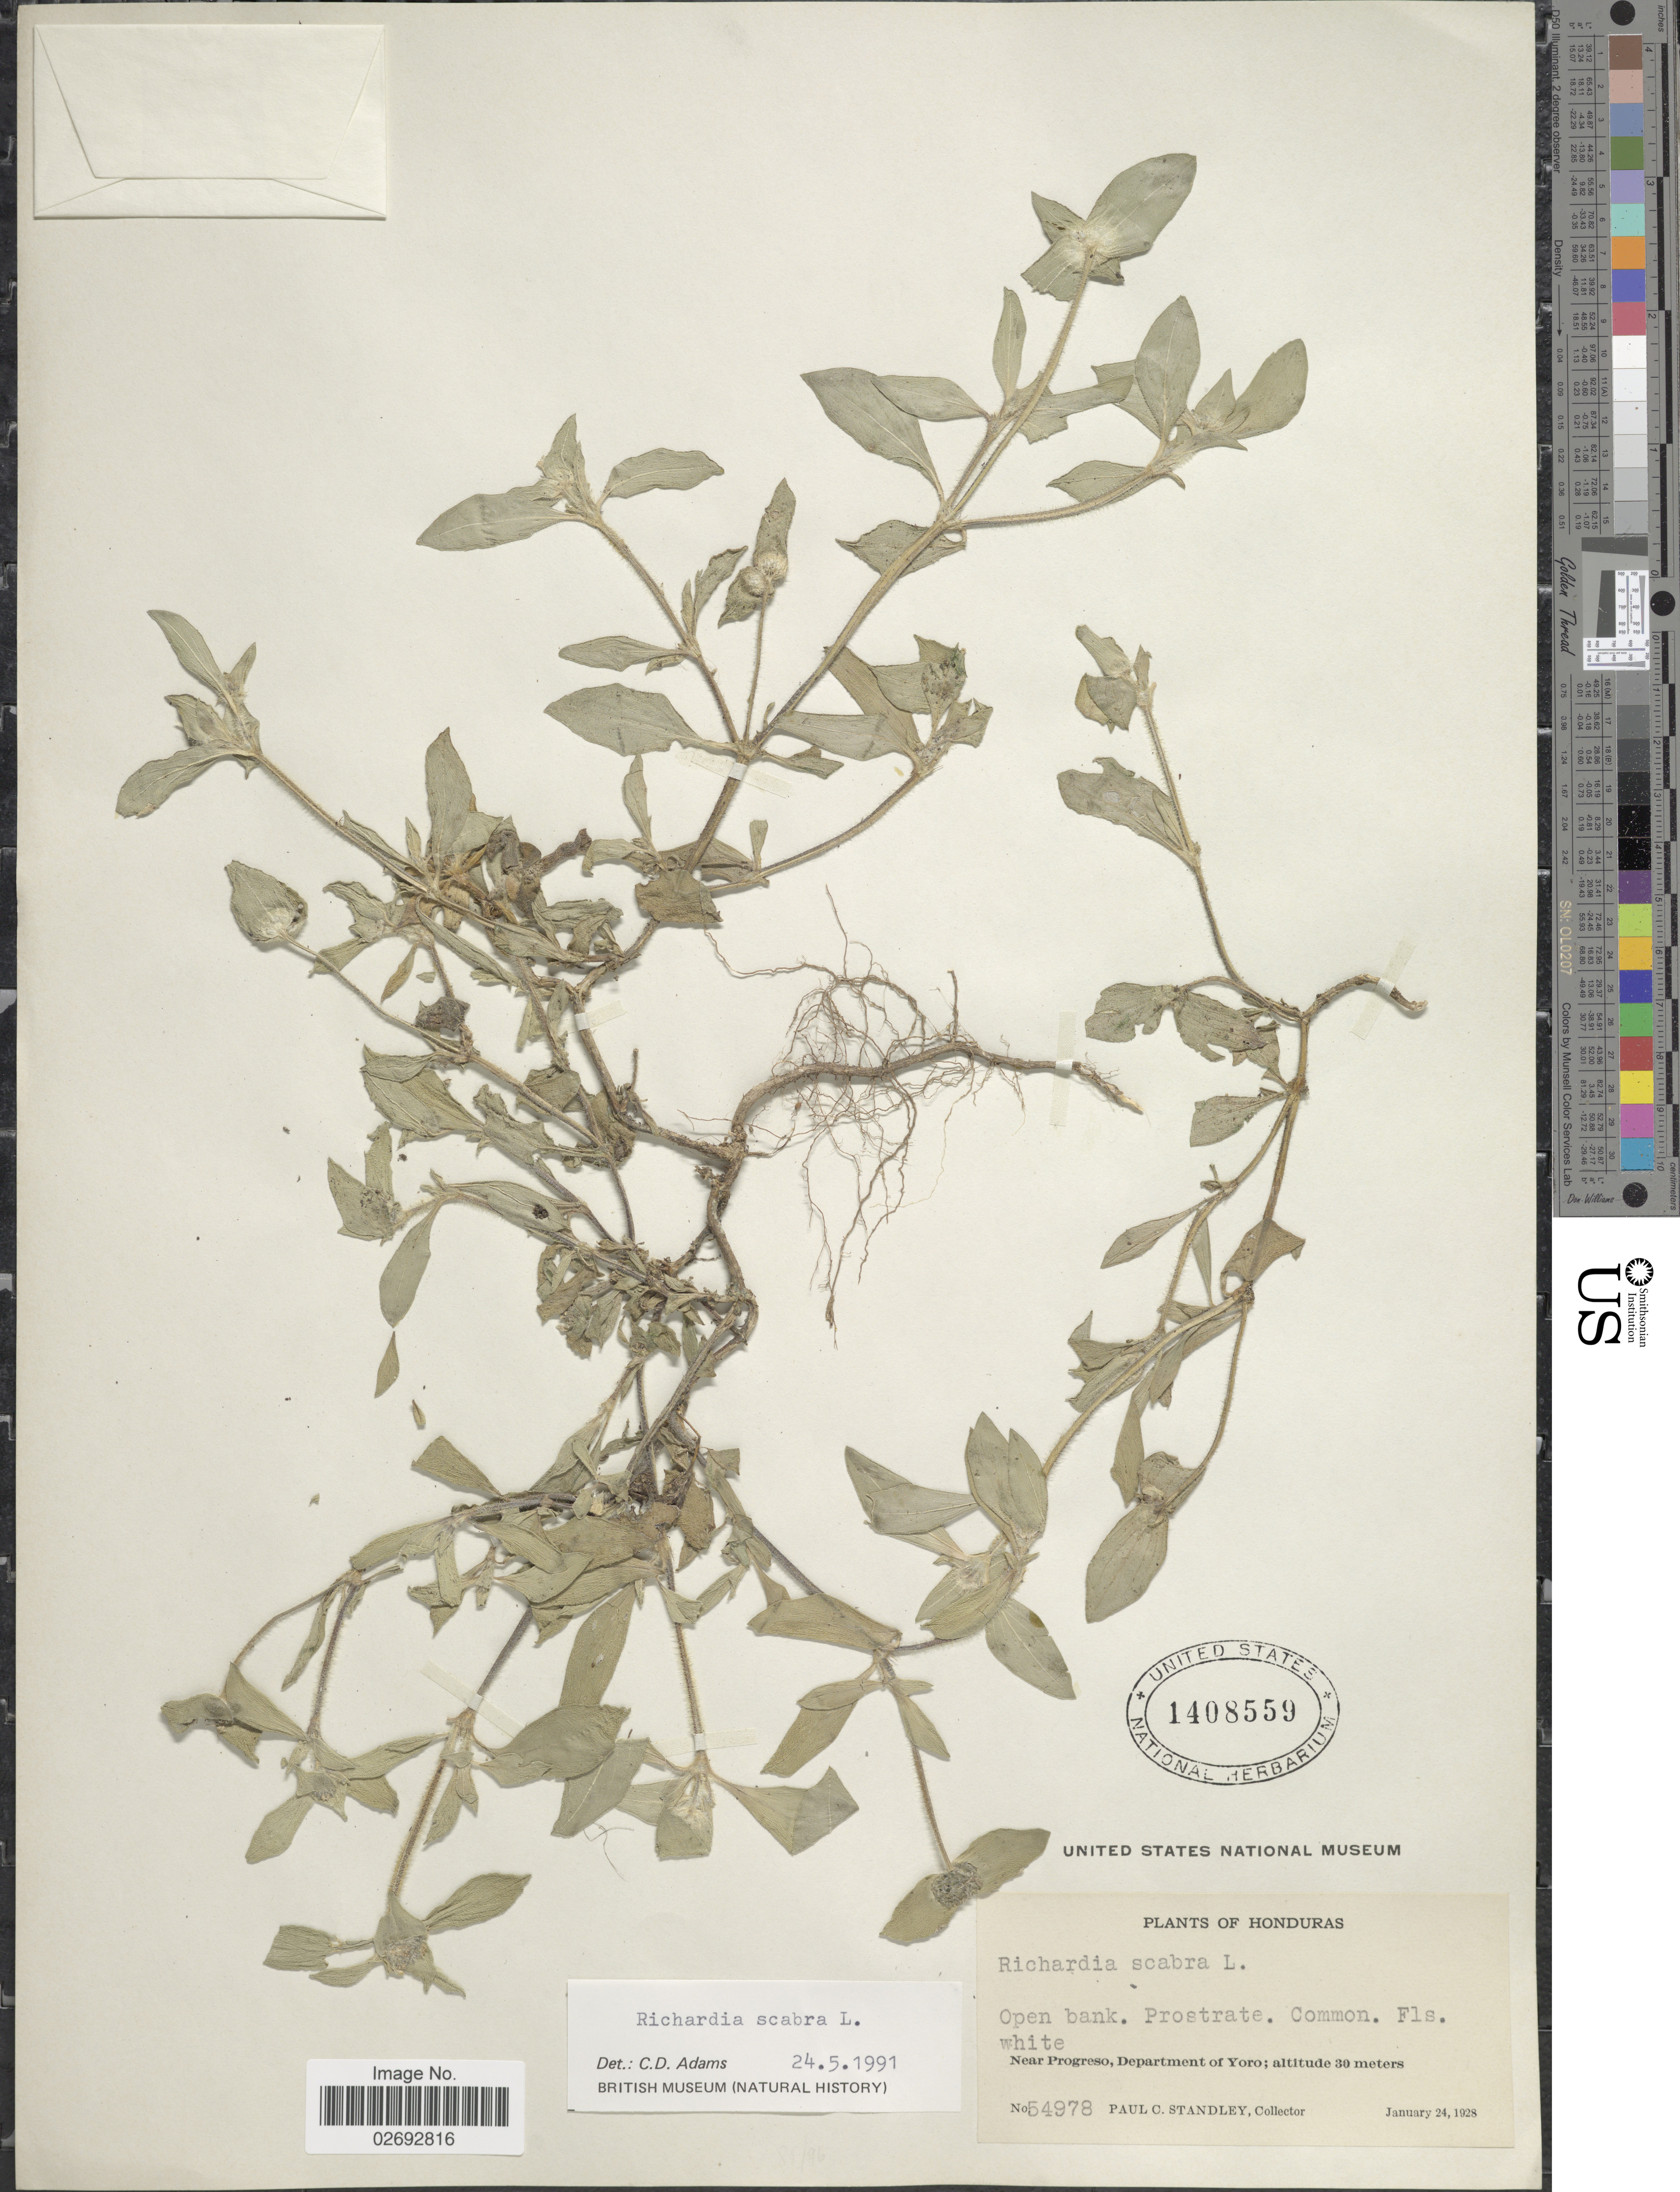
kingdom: Plantae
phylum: Tracheophyta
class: Magnoliopsida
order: Gentianales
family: Rubiaceae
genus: Richardia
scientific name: Richardia scabra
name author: L.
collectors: P. C. Standley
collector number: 54978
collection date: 1928-01-24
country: Honduras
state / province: Yoro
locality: Near Progreso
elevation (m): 30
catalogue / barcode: US 1408559